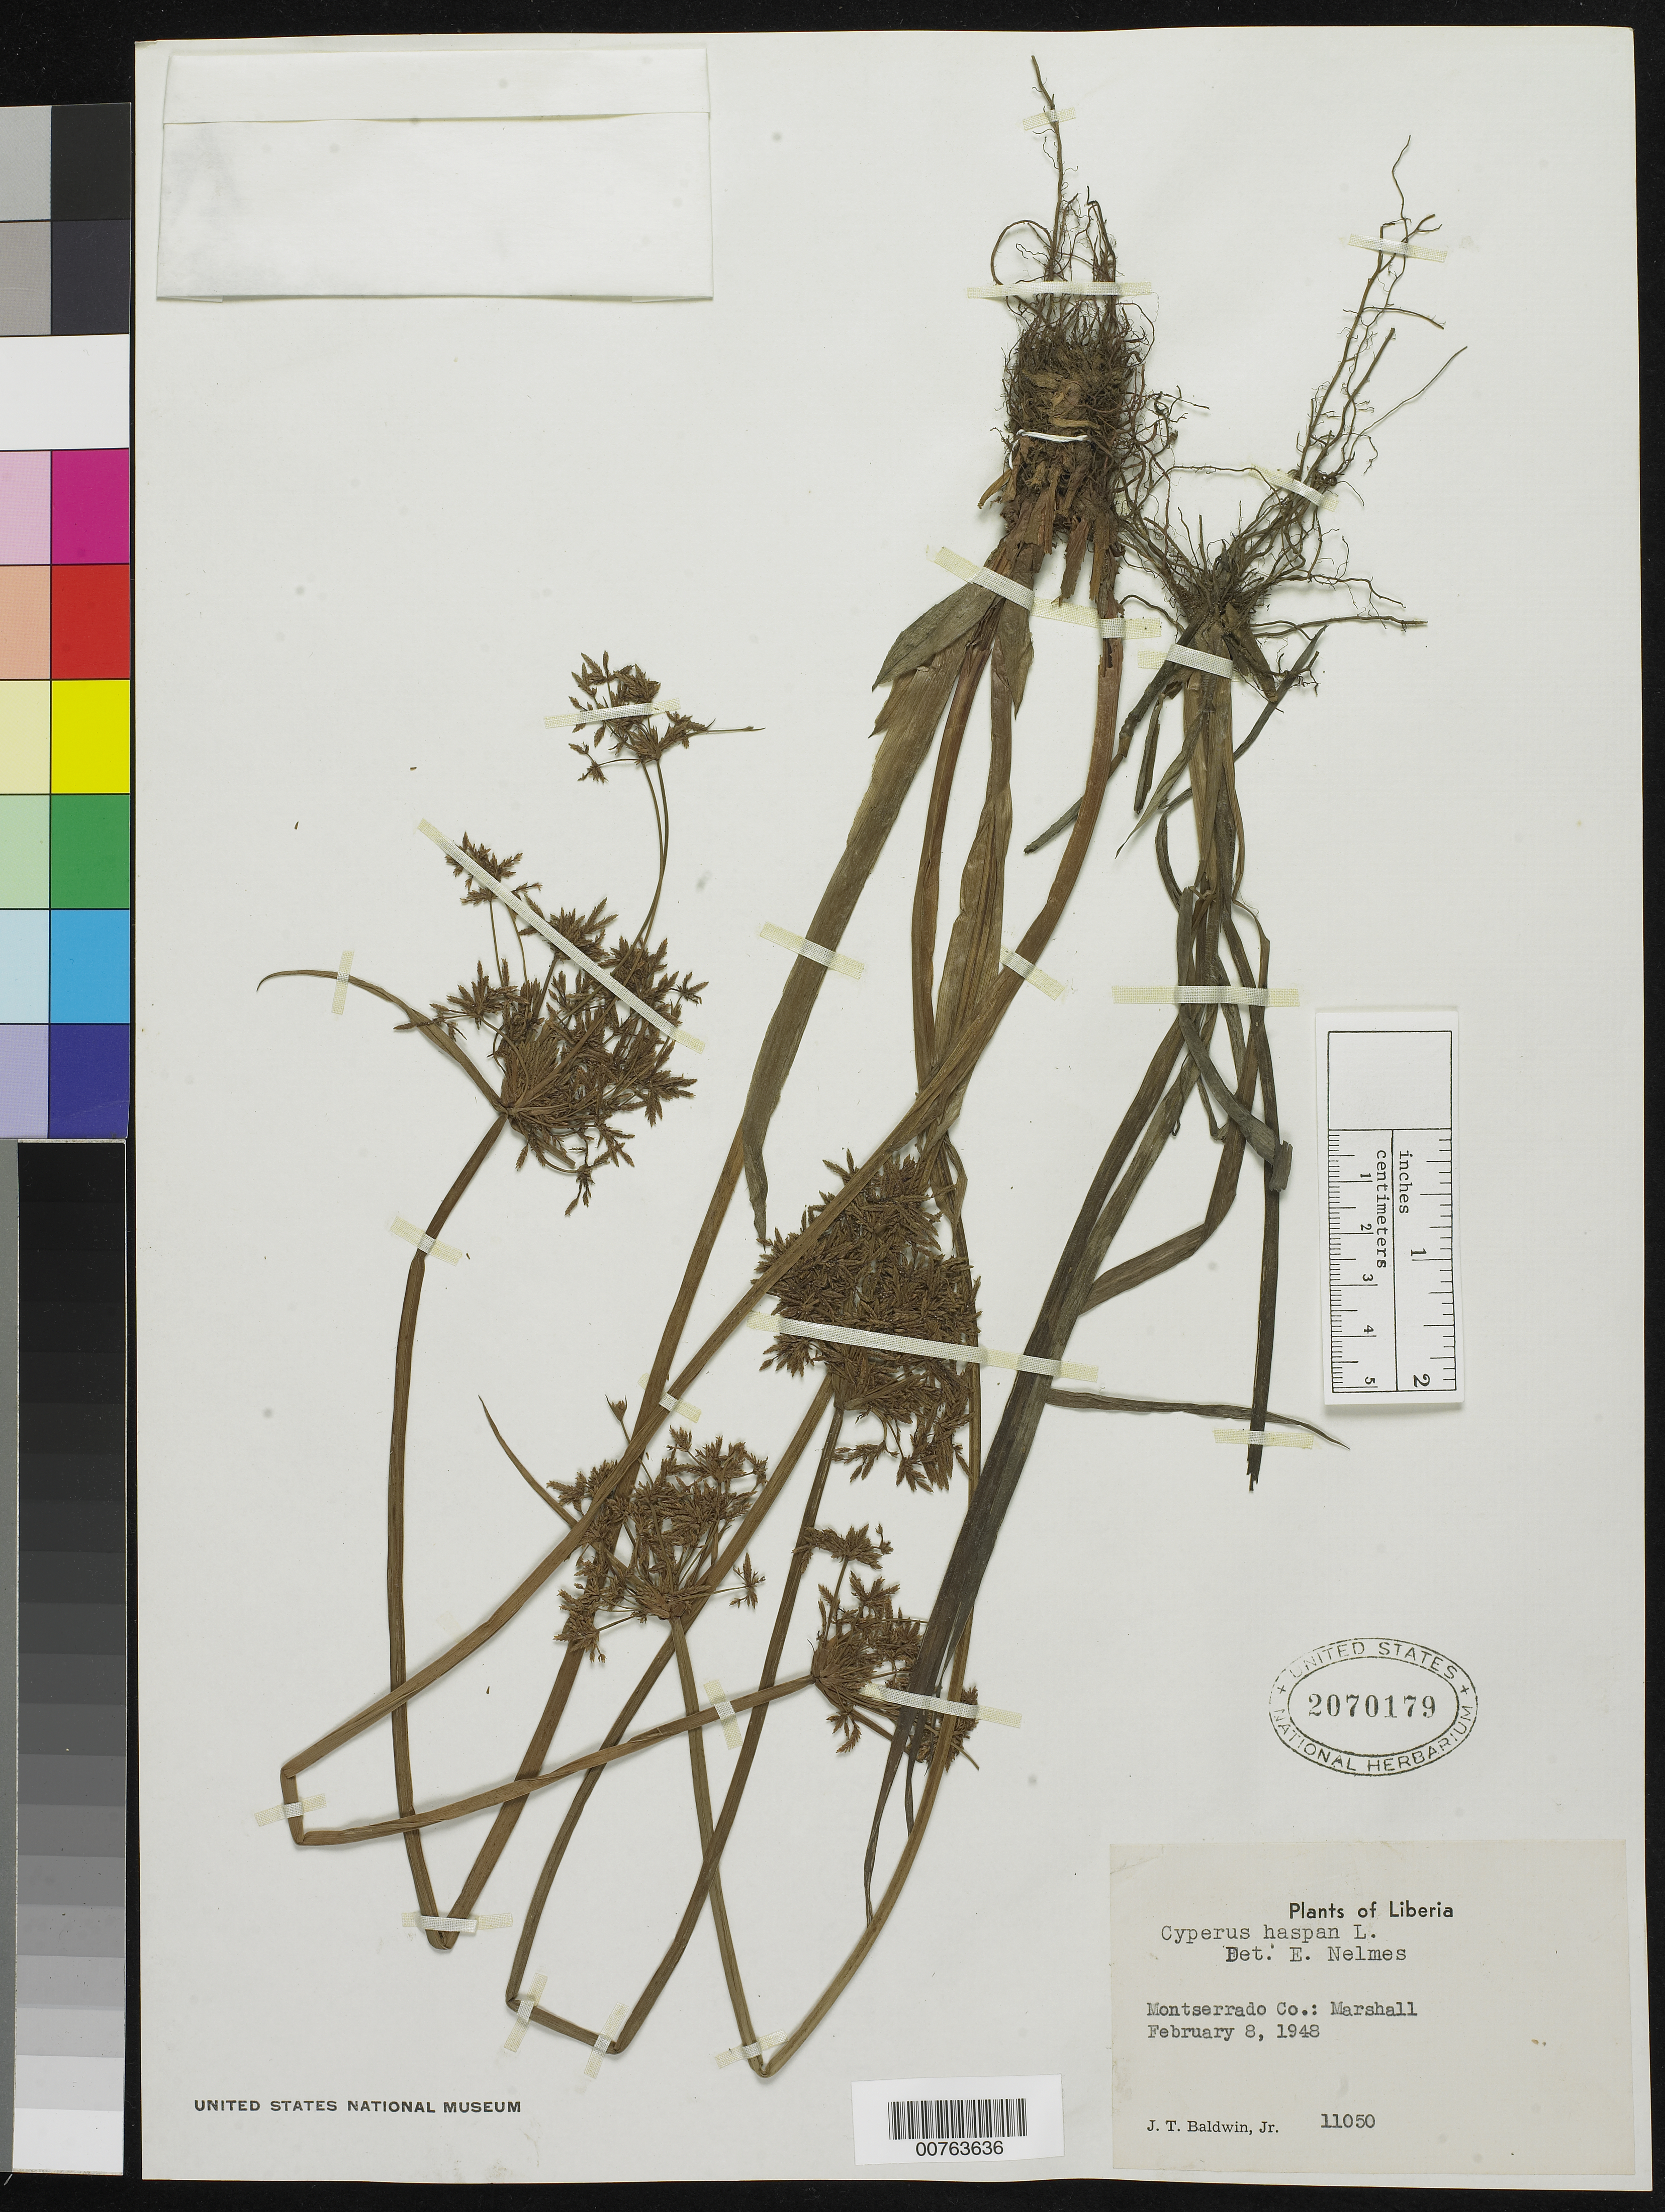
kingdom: Plantae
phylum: Tracheophyta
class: Liliopsida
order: Poales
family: Cyperaceae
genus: Cyperus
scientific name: Cyperus haspan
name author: L.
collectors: J. T. Baldwin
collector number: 11050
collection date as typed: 08 Feb 1948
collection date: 1948-02-08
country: Liberia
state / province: Montserrado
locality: Marshall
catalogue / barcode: US 2070179